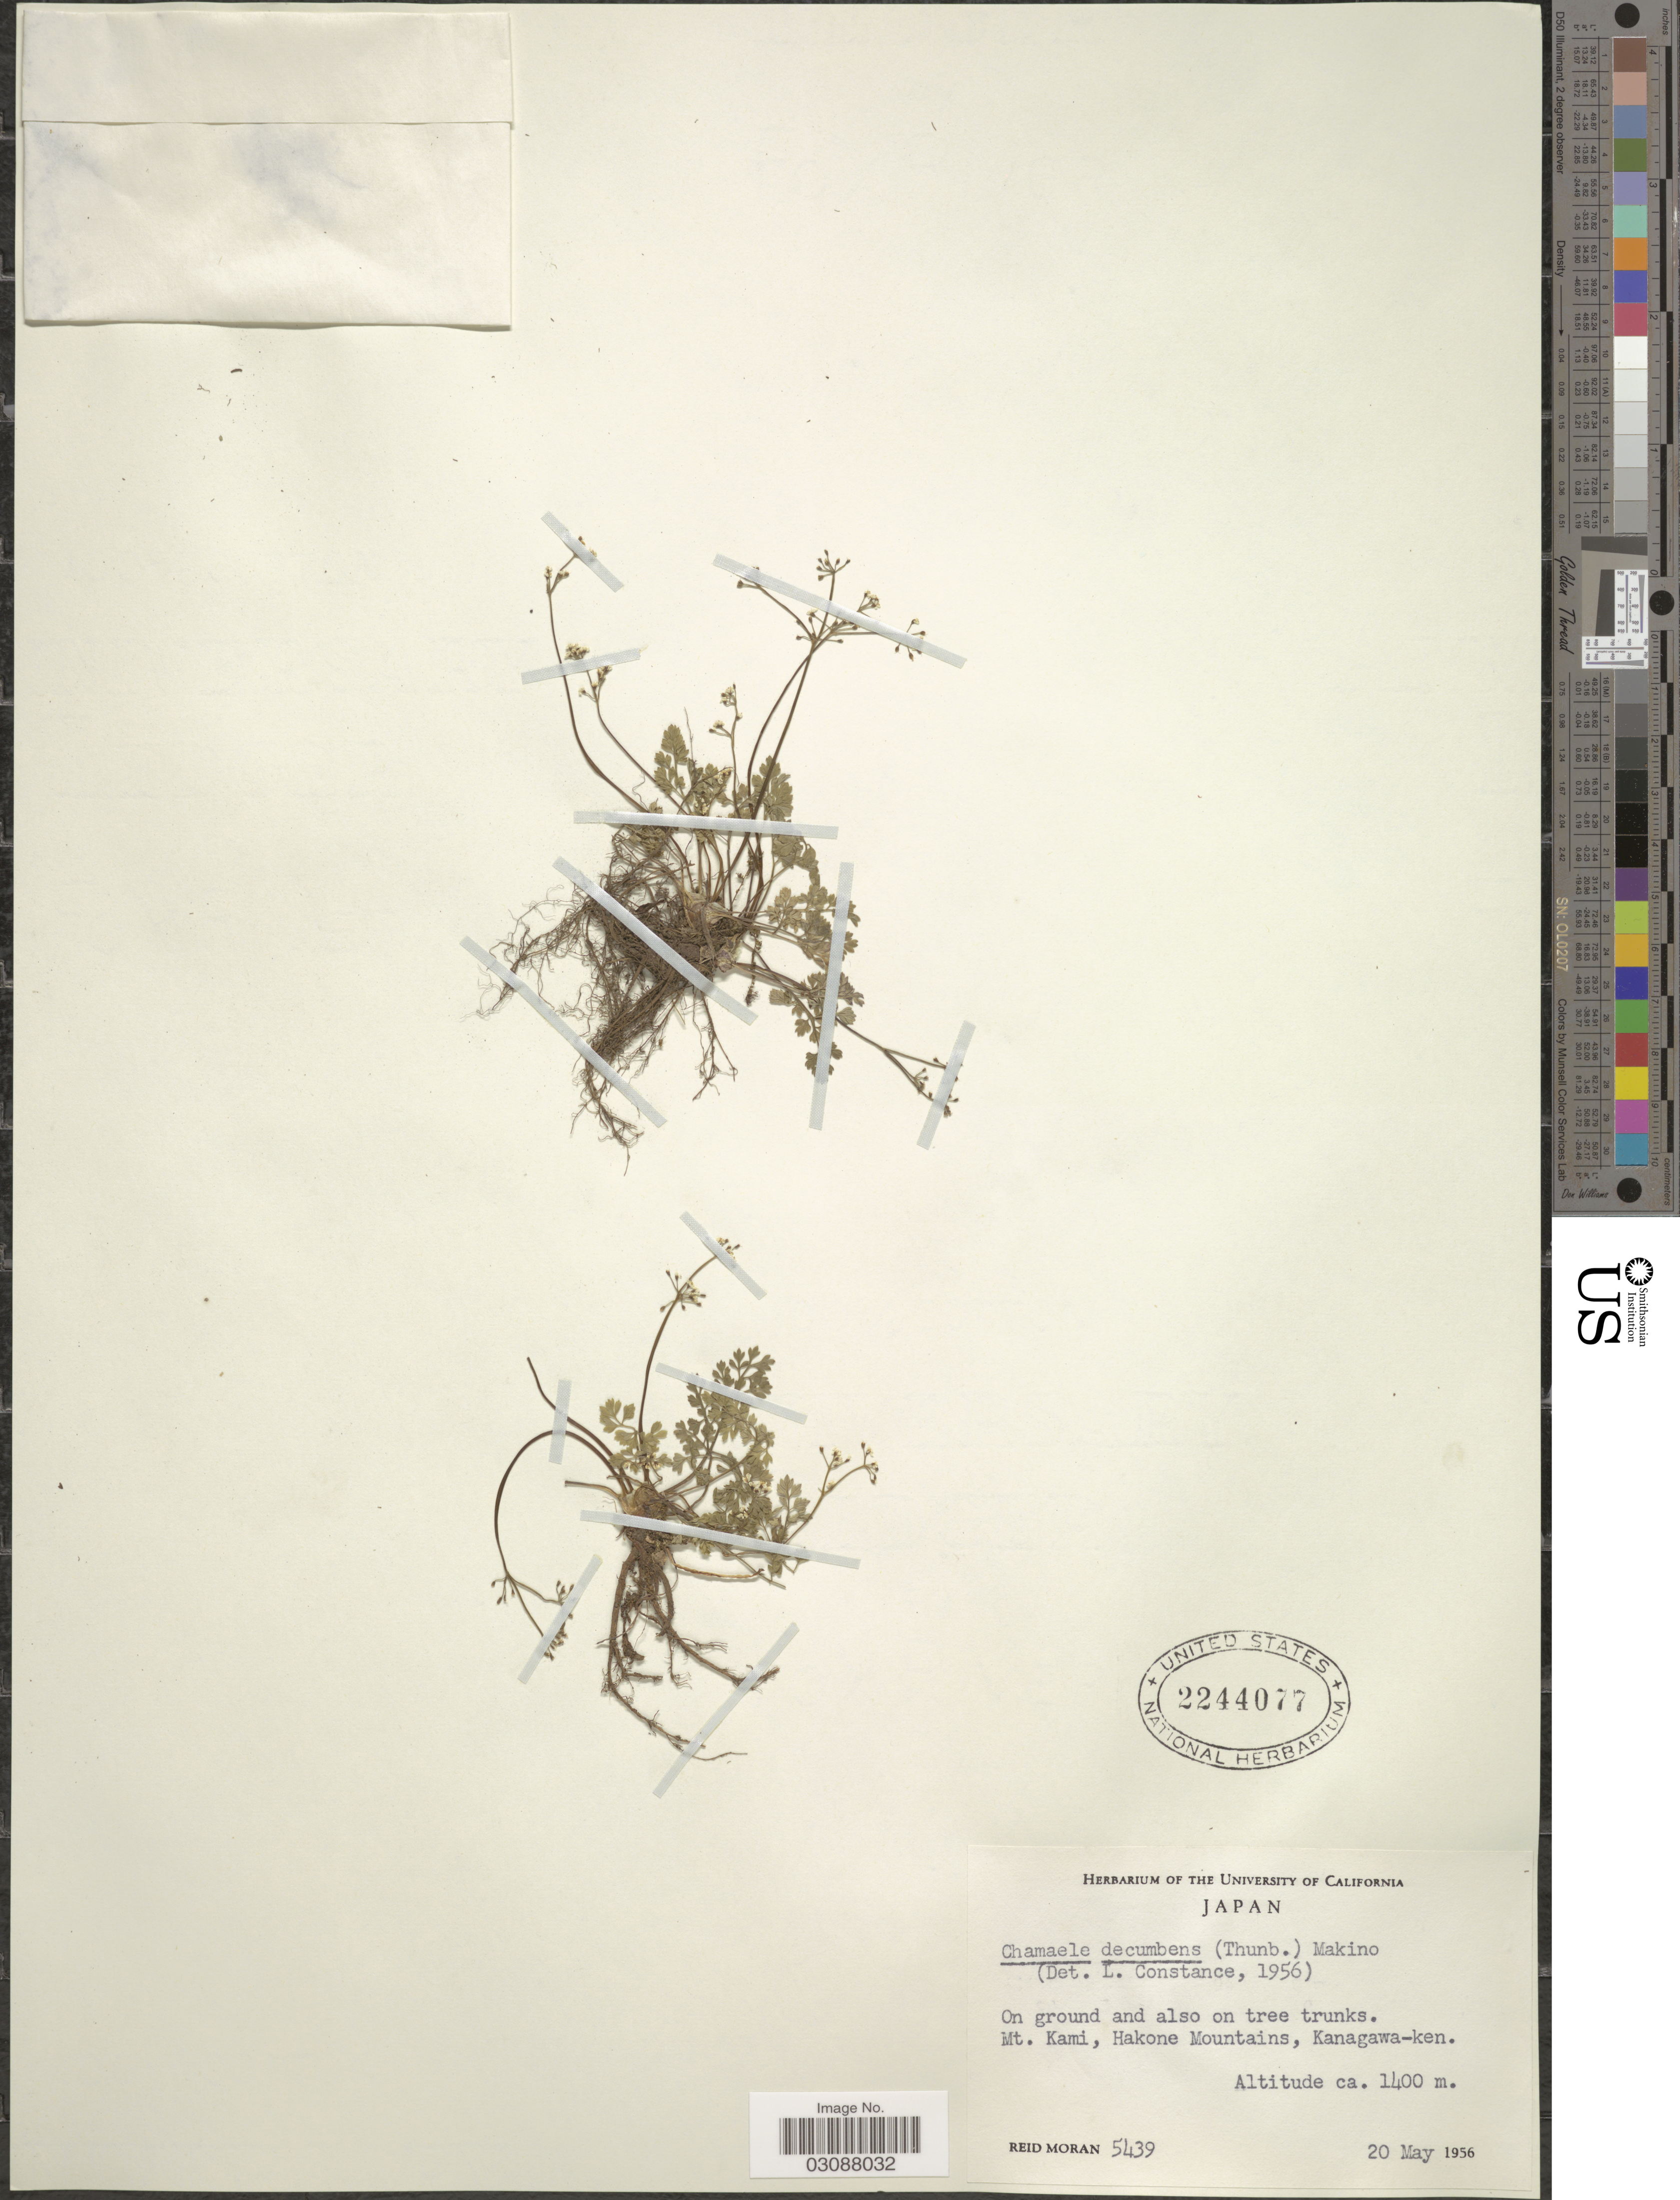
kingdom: Plantae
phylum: Tracheophyta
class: Magnoliopsida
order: Apiales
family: Apiaceae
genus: Chamaele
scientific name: Chamaele decumbens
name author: (Thunb.) Makino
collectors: R. Moran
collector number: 5439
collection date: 1956-05-20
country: Japan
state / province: Kanagawa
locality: Mt. Kami, Hakone Mountains, Kanagawa-ken.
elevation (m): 1400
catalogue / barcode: US 2244077